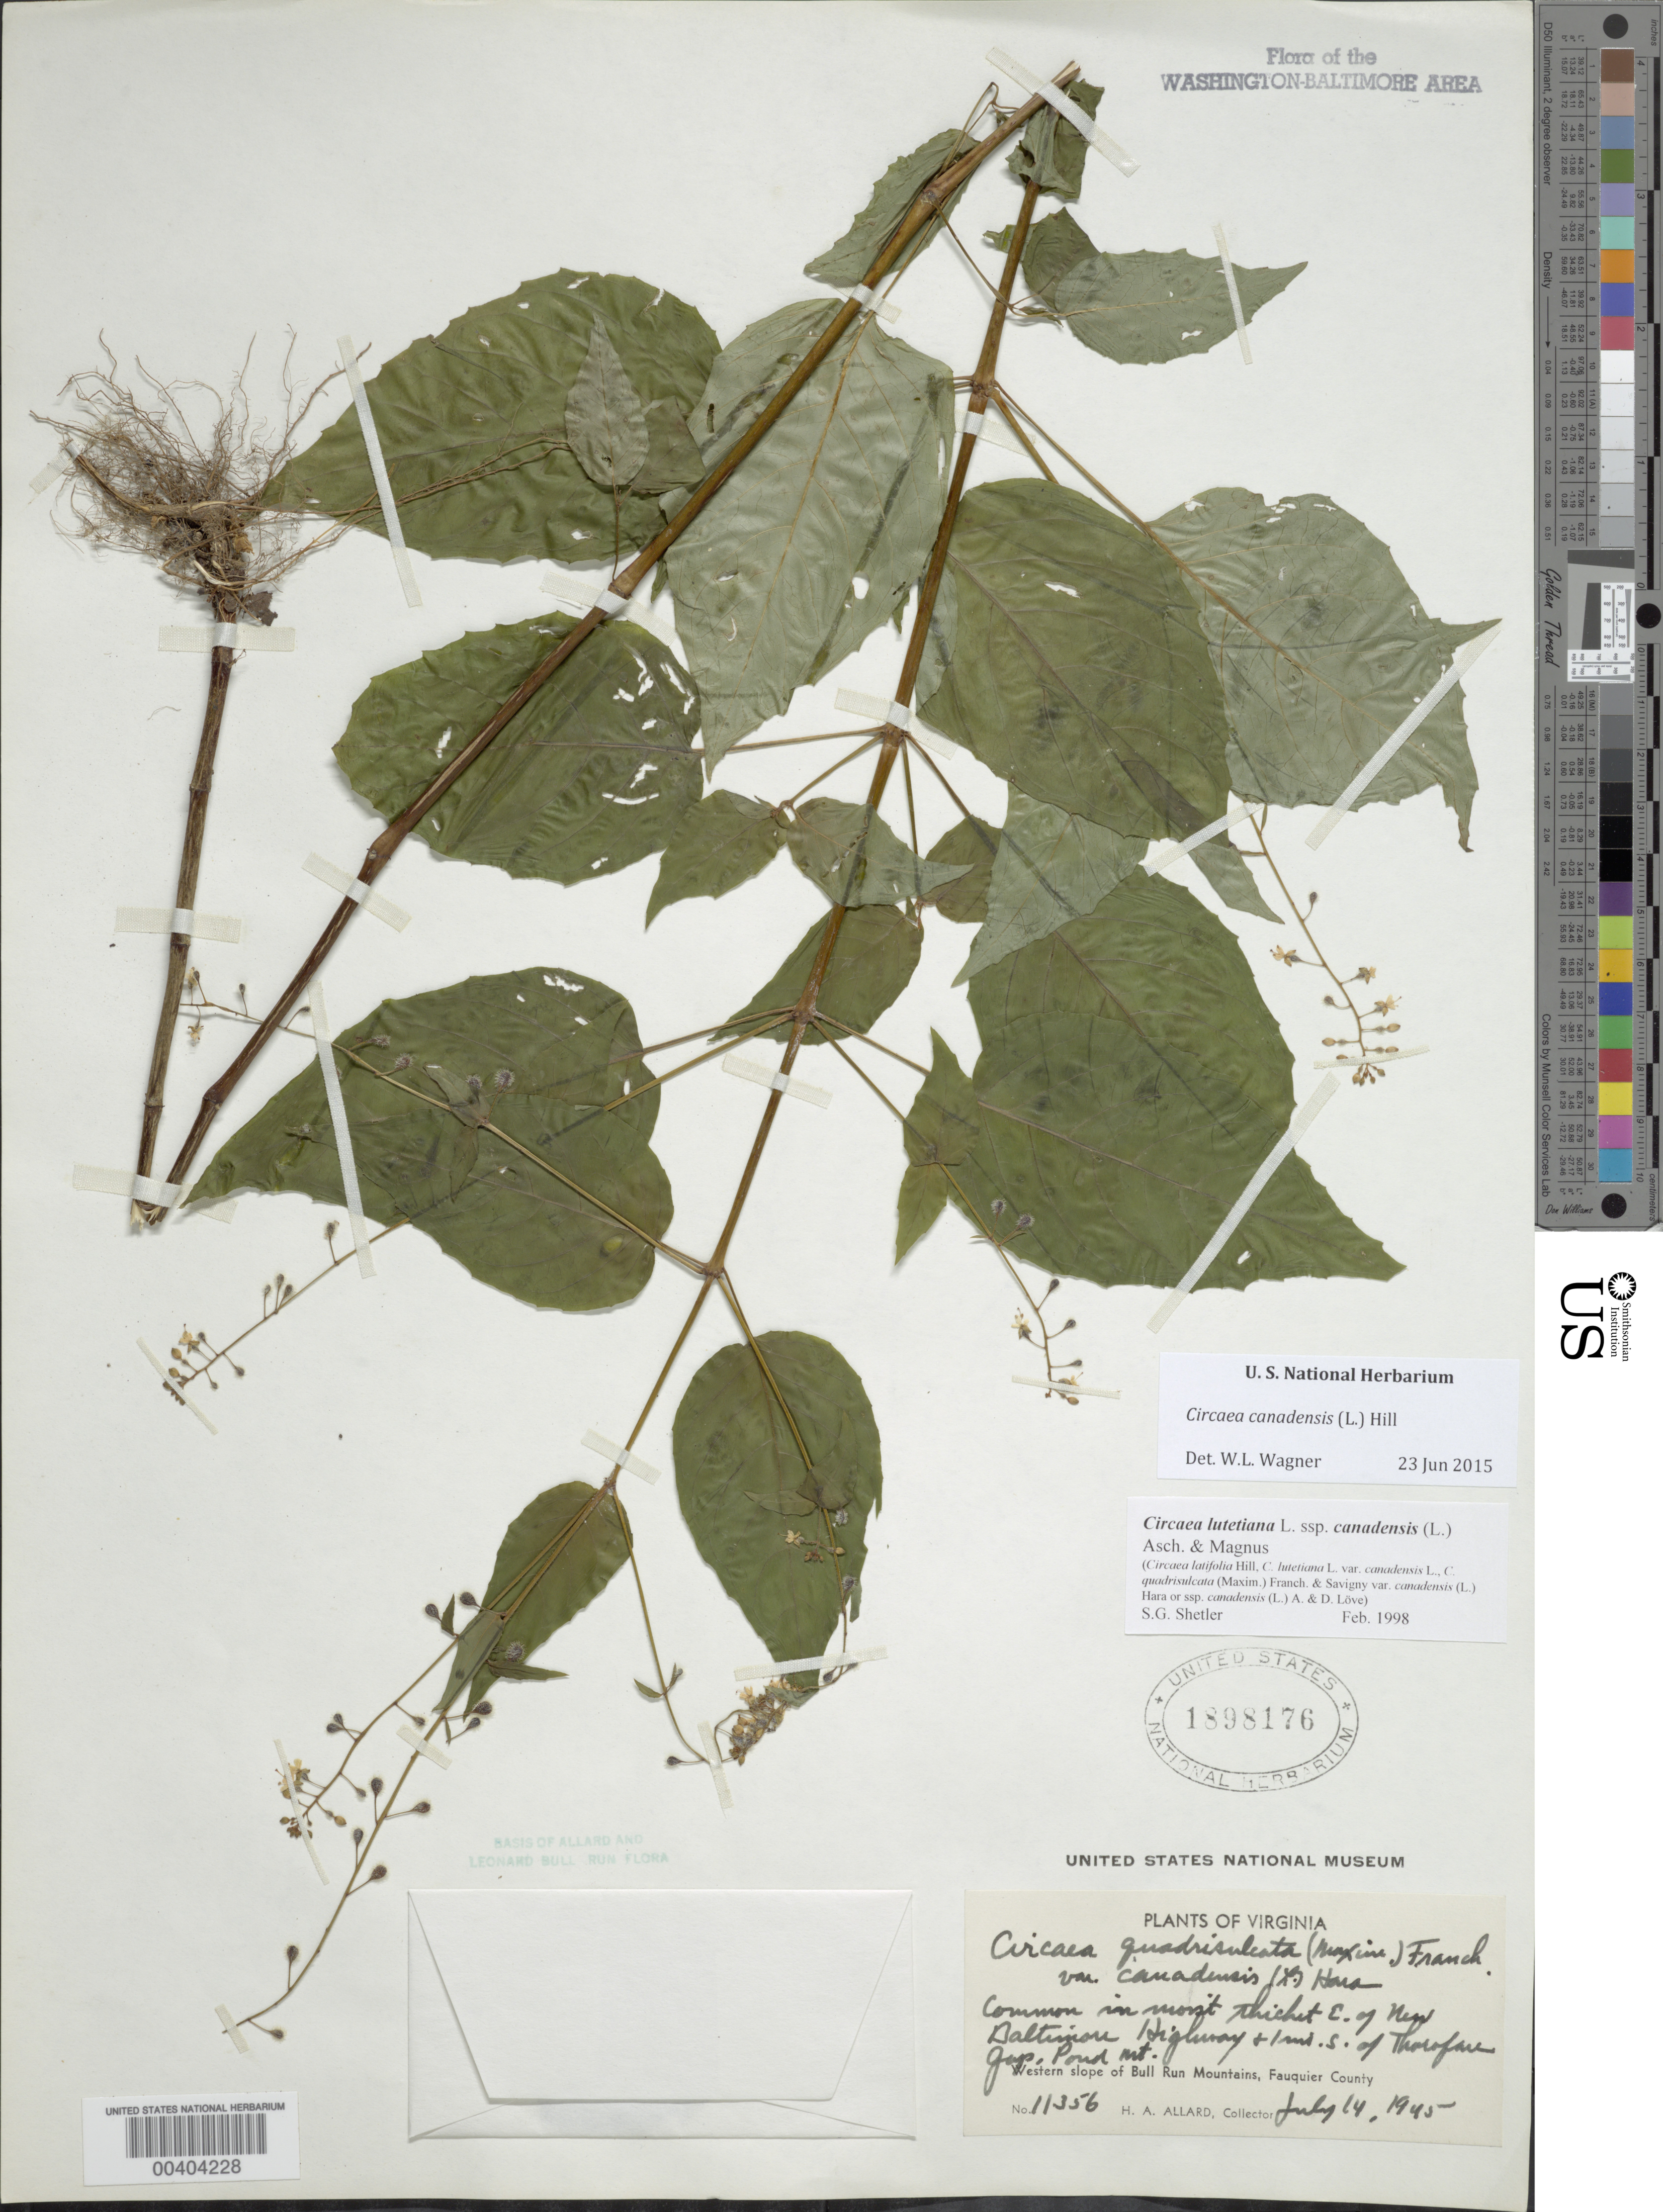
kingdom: Plantae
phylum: Tracheophyta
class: Magnoliopsida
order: Myrtales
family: Onagraceae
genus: Circaea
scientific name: Circaea canadensis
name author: (L.) Hill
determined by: Wagner, W. L., (BOT), Smithsonian Institution - National Museum of Natural History (UNITED STATES)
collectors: H. A. Allard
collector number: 11356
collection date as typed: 14 Jul 1945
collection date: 1945-07-14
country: United States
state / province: Virginia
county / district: Fauquier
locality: In western slope of Bull Run Mountains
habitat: Moist thicket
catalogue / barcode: US 1898176